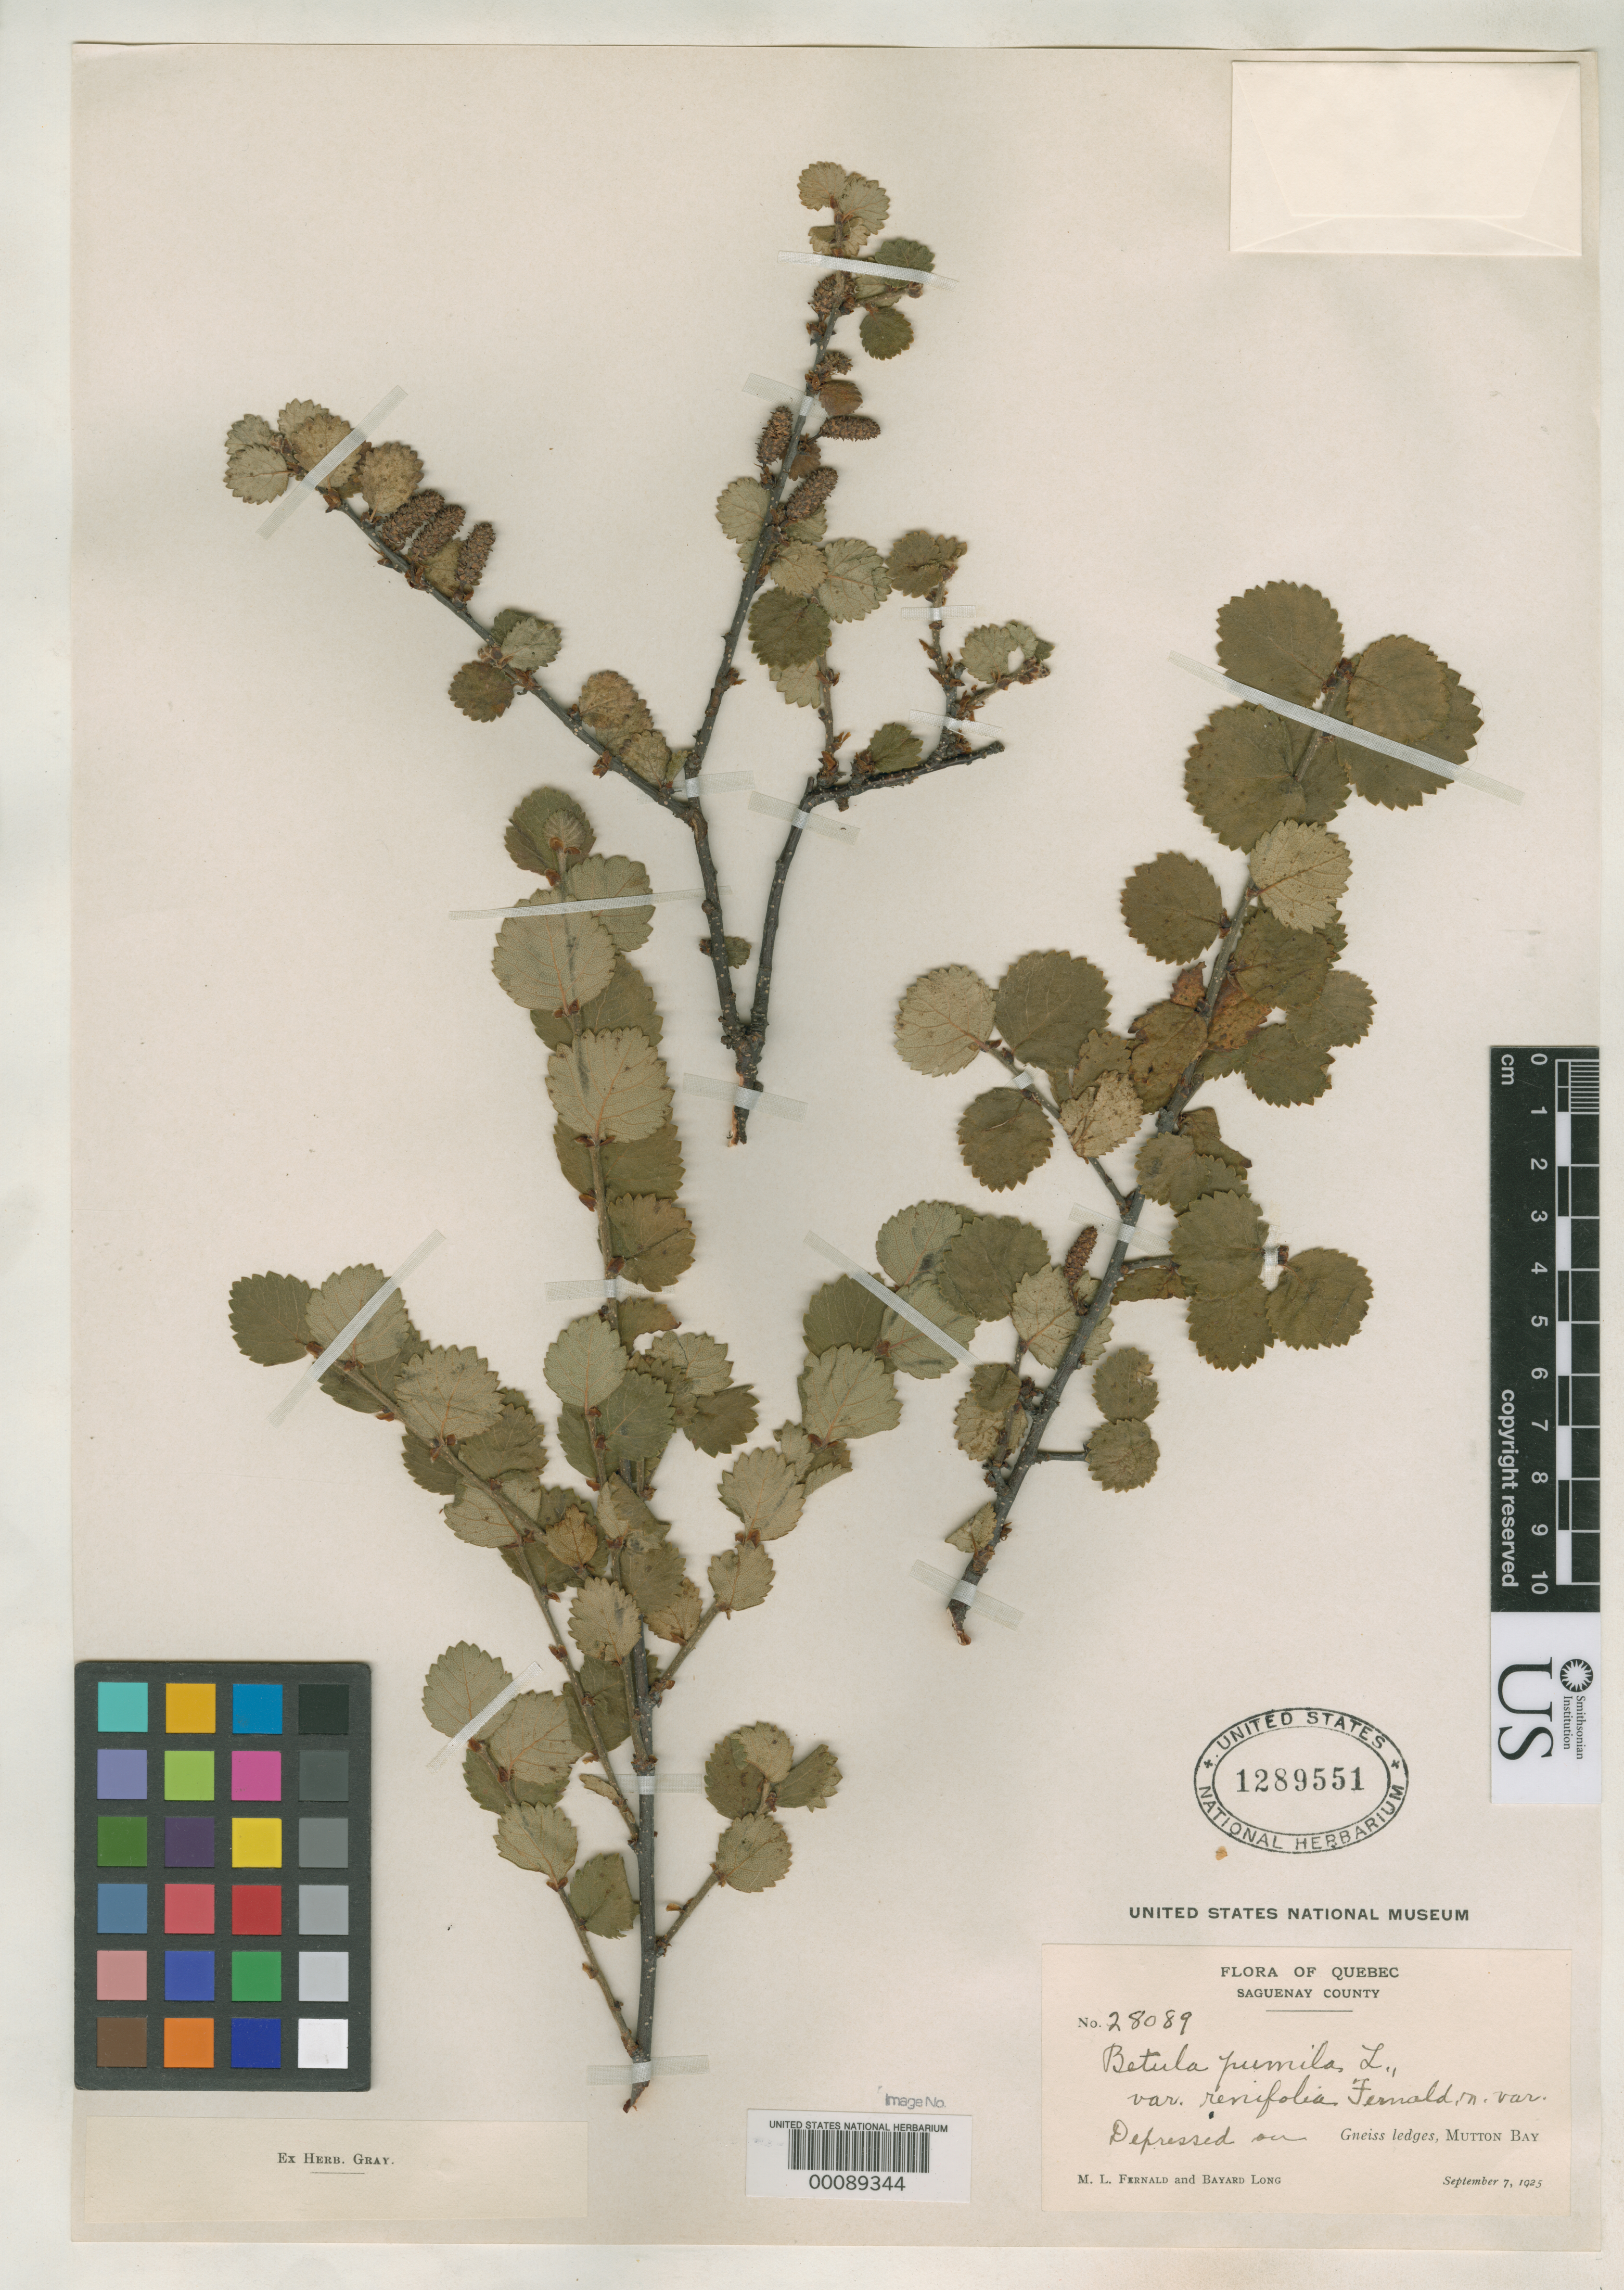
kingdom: Plantae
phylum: Tracheophyta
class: Magnoliopsida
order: Fagales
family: Betulaceae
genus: Betula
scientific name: Betula pumila var. renifolia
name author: Fernald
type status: Isotype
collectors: M. L. Fernald & B. H. Long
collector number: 28089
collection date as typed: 07 Sep 1925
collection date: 1925-09-07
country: Canada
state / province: Quebec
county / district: Saguenay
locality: Mutton Bay.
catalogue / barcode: US 1289551